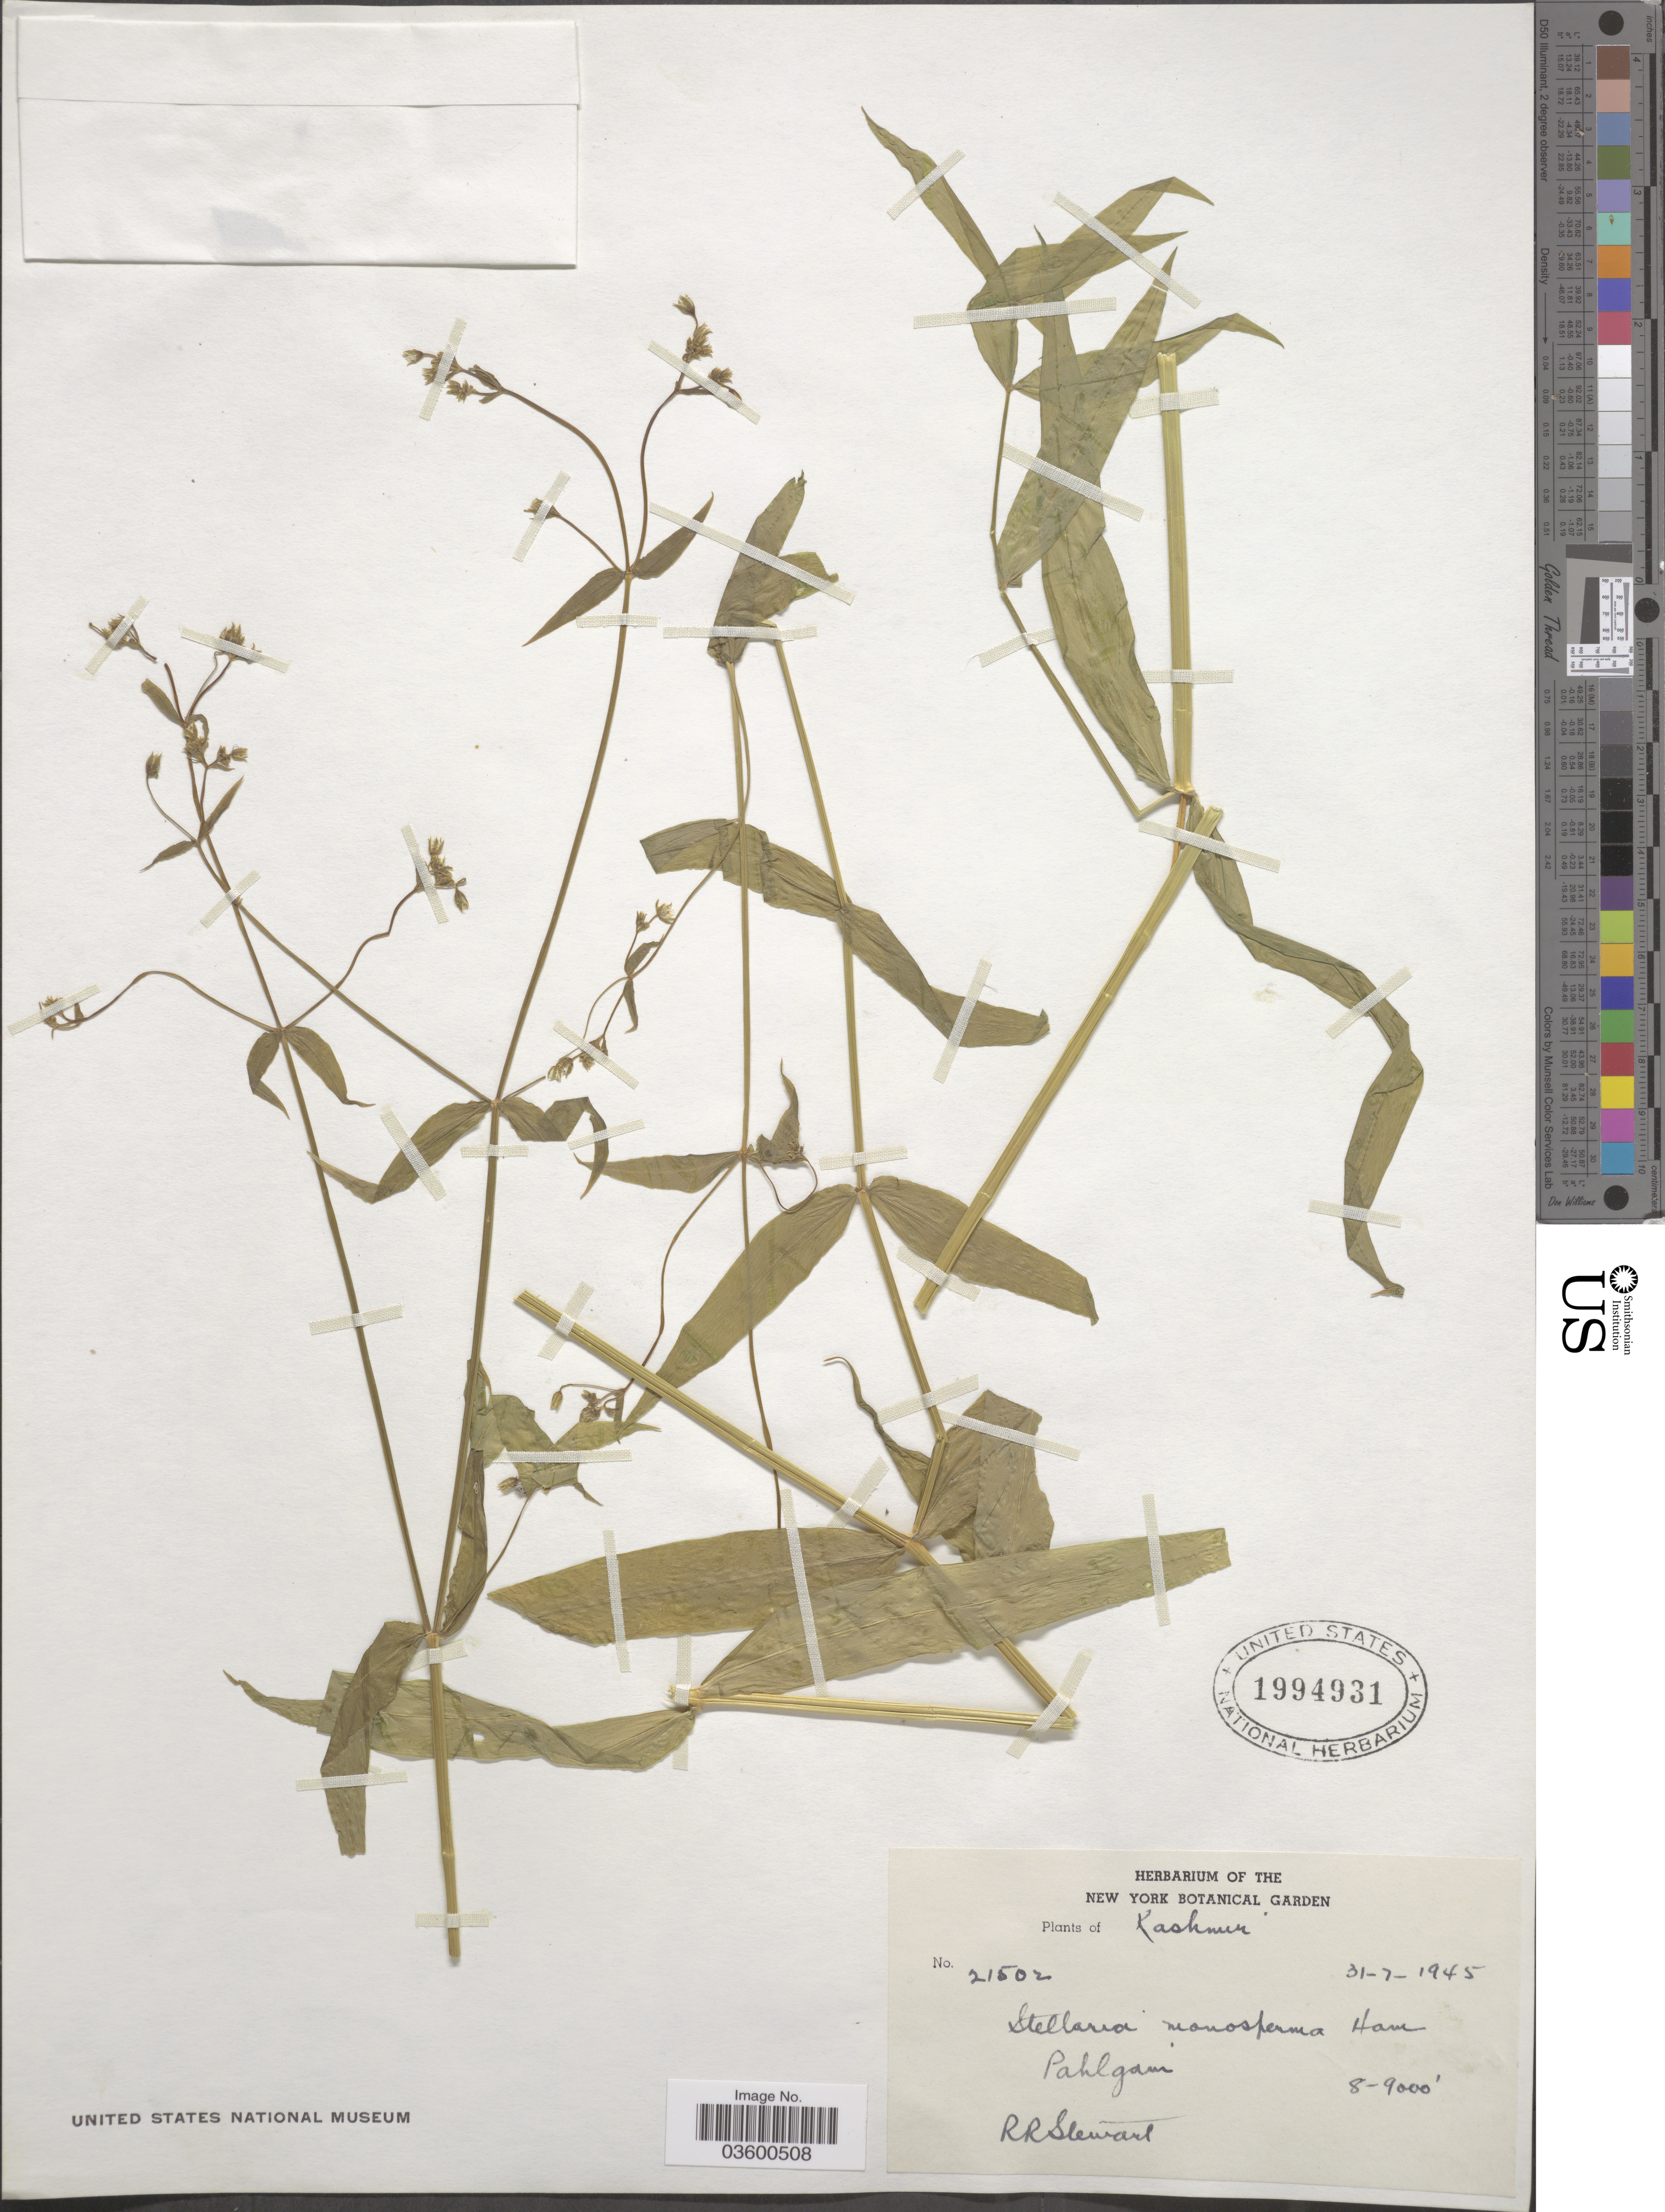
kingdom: Plantae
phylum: Tracheophyta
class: Magnoliopsida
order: Caryophyllales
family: Caryophyllaceae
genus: Schizotechium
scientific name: Schizotechium monospermum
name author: (Buch.-Ham. ex D. Don) Pusalkar & S.K. Srivast.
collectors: R. Stewart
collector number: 21502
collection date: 1945-07-31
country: India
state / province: Jammu and Kashmir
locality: Kashmir. Pahlgam.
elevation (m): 2438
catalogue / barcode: US 1994931